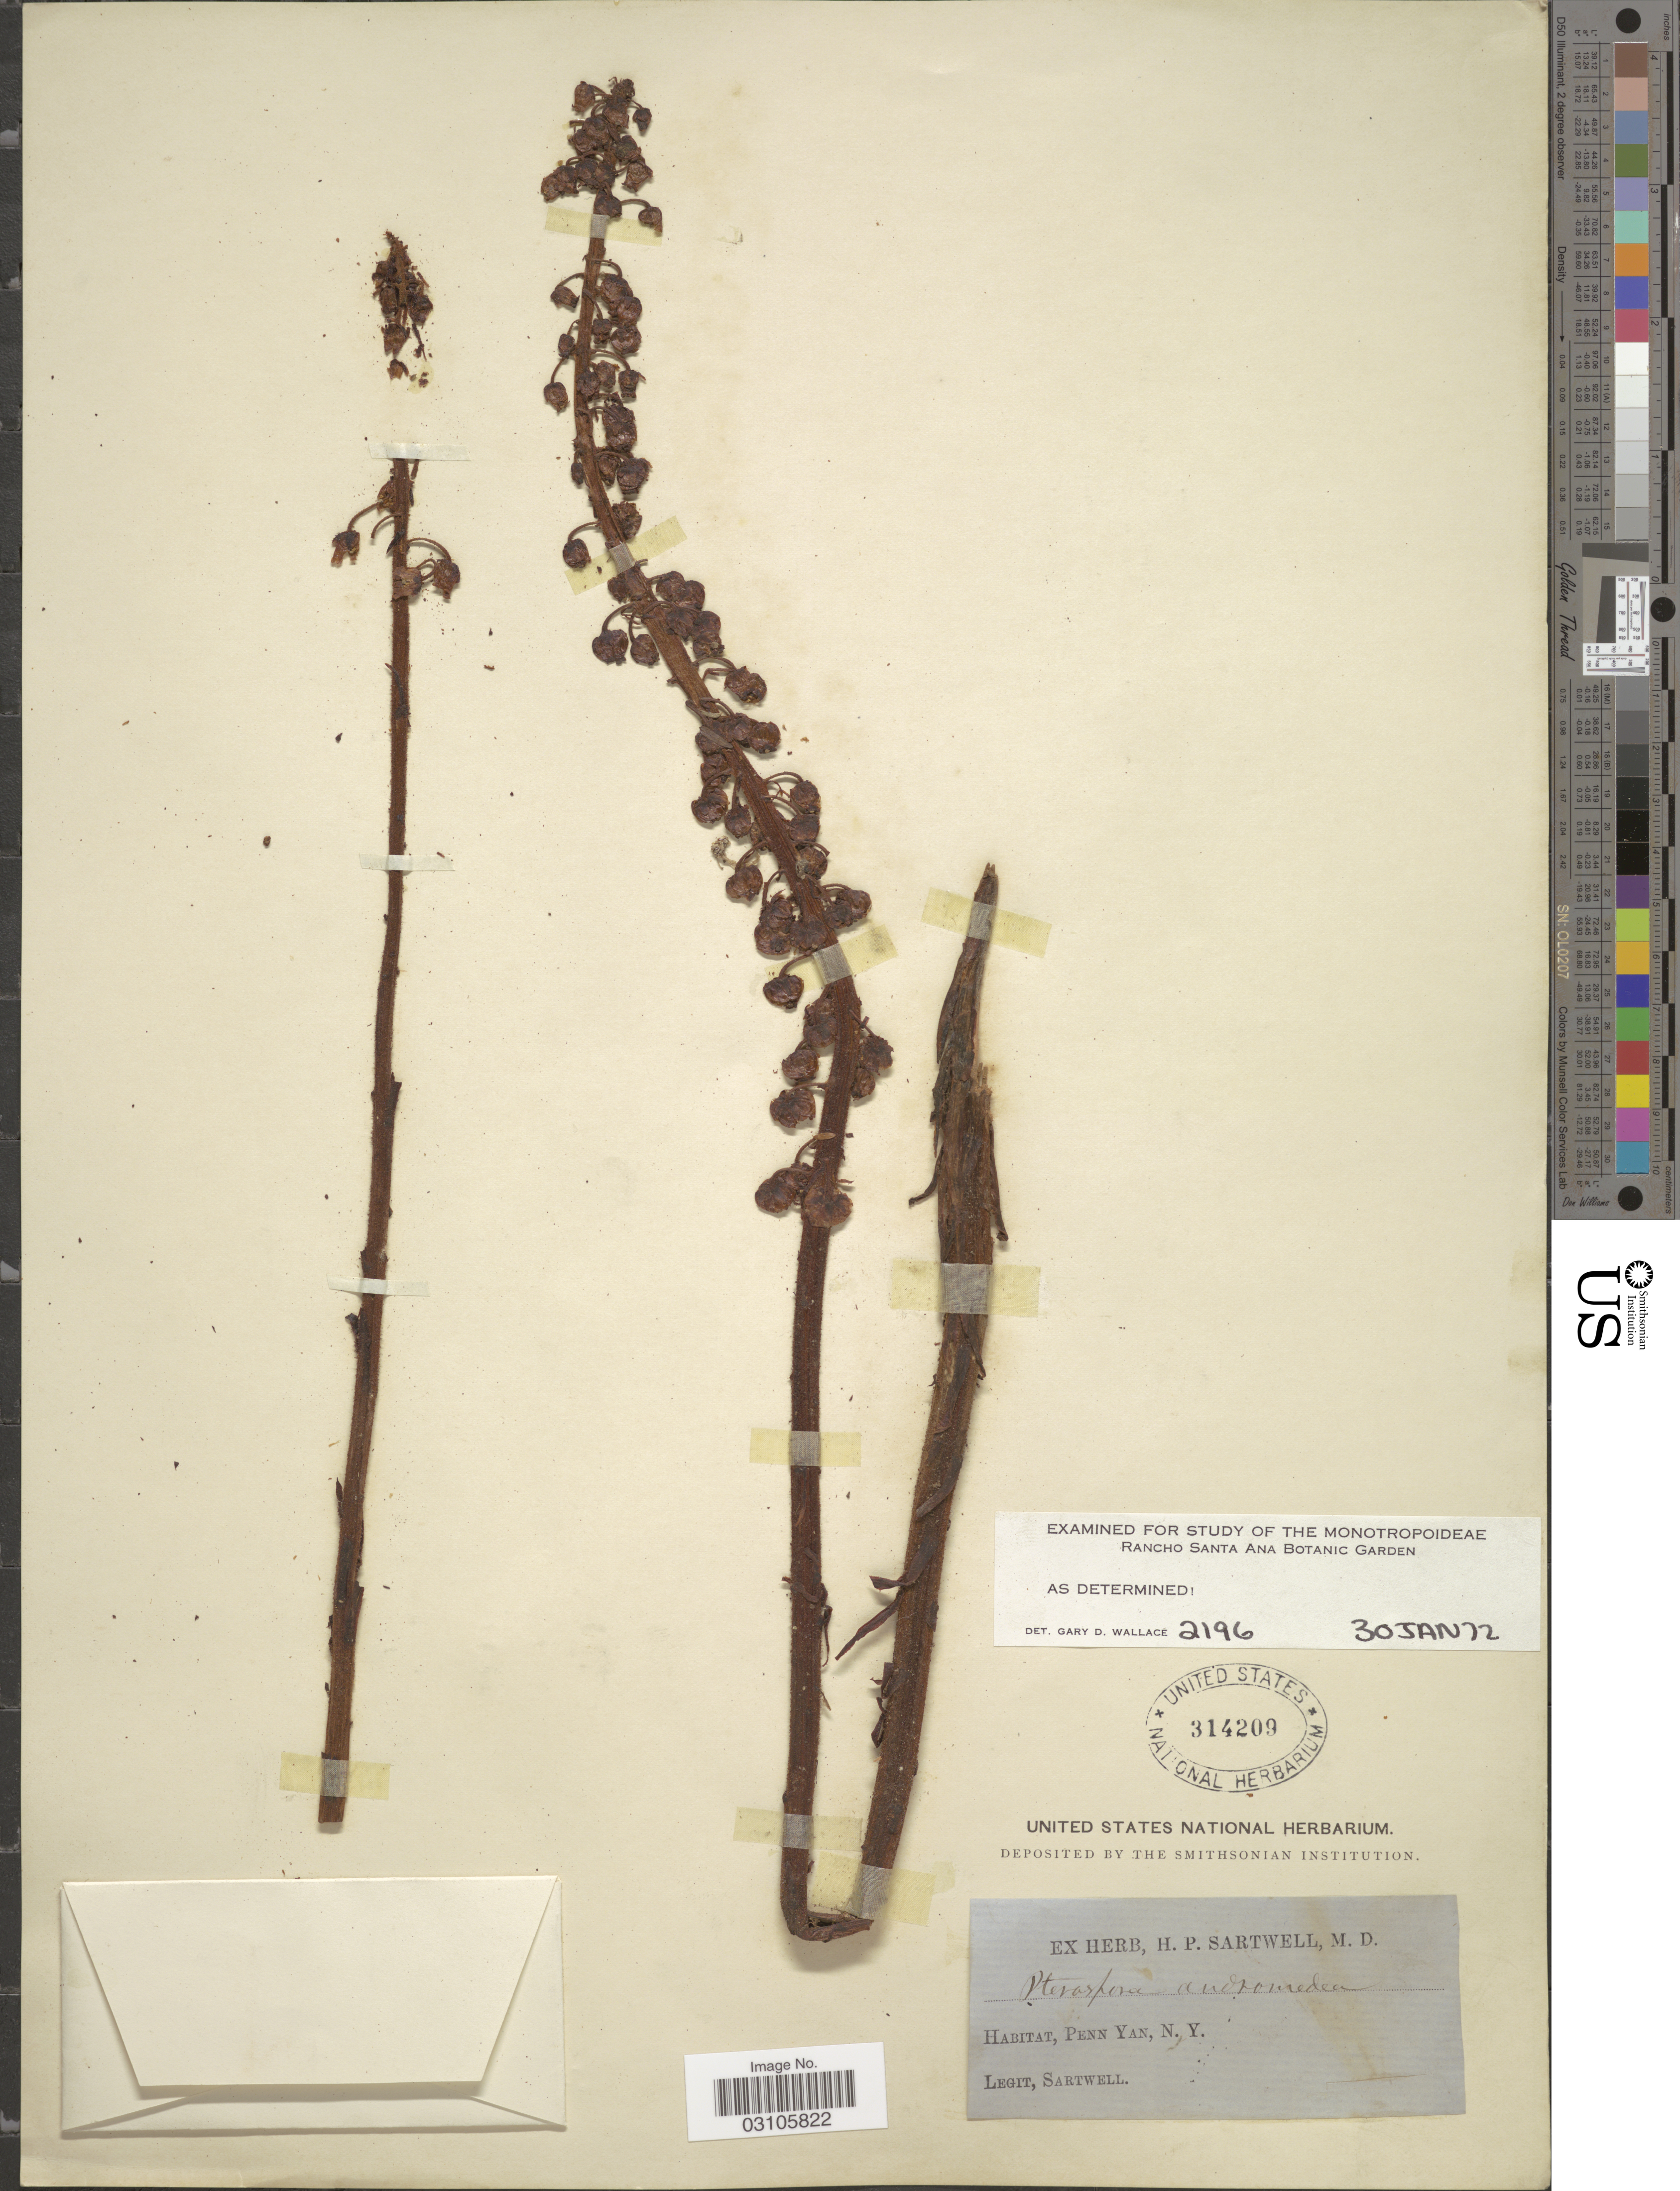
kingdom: Plantae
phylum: Tracheophyta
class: Magnoliopsida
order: Ericales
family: Ericaceae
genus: Pterospora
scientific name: Pterospora andromedea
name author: Nutt.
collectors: H. P. Sartwell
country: United States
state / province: New York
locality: Penn Yan.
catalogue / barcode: US 314209